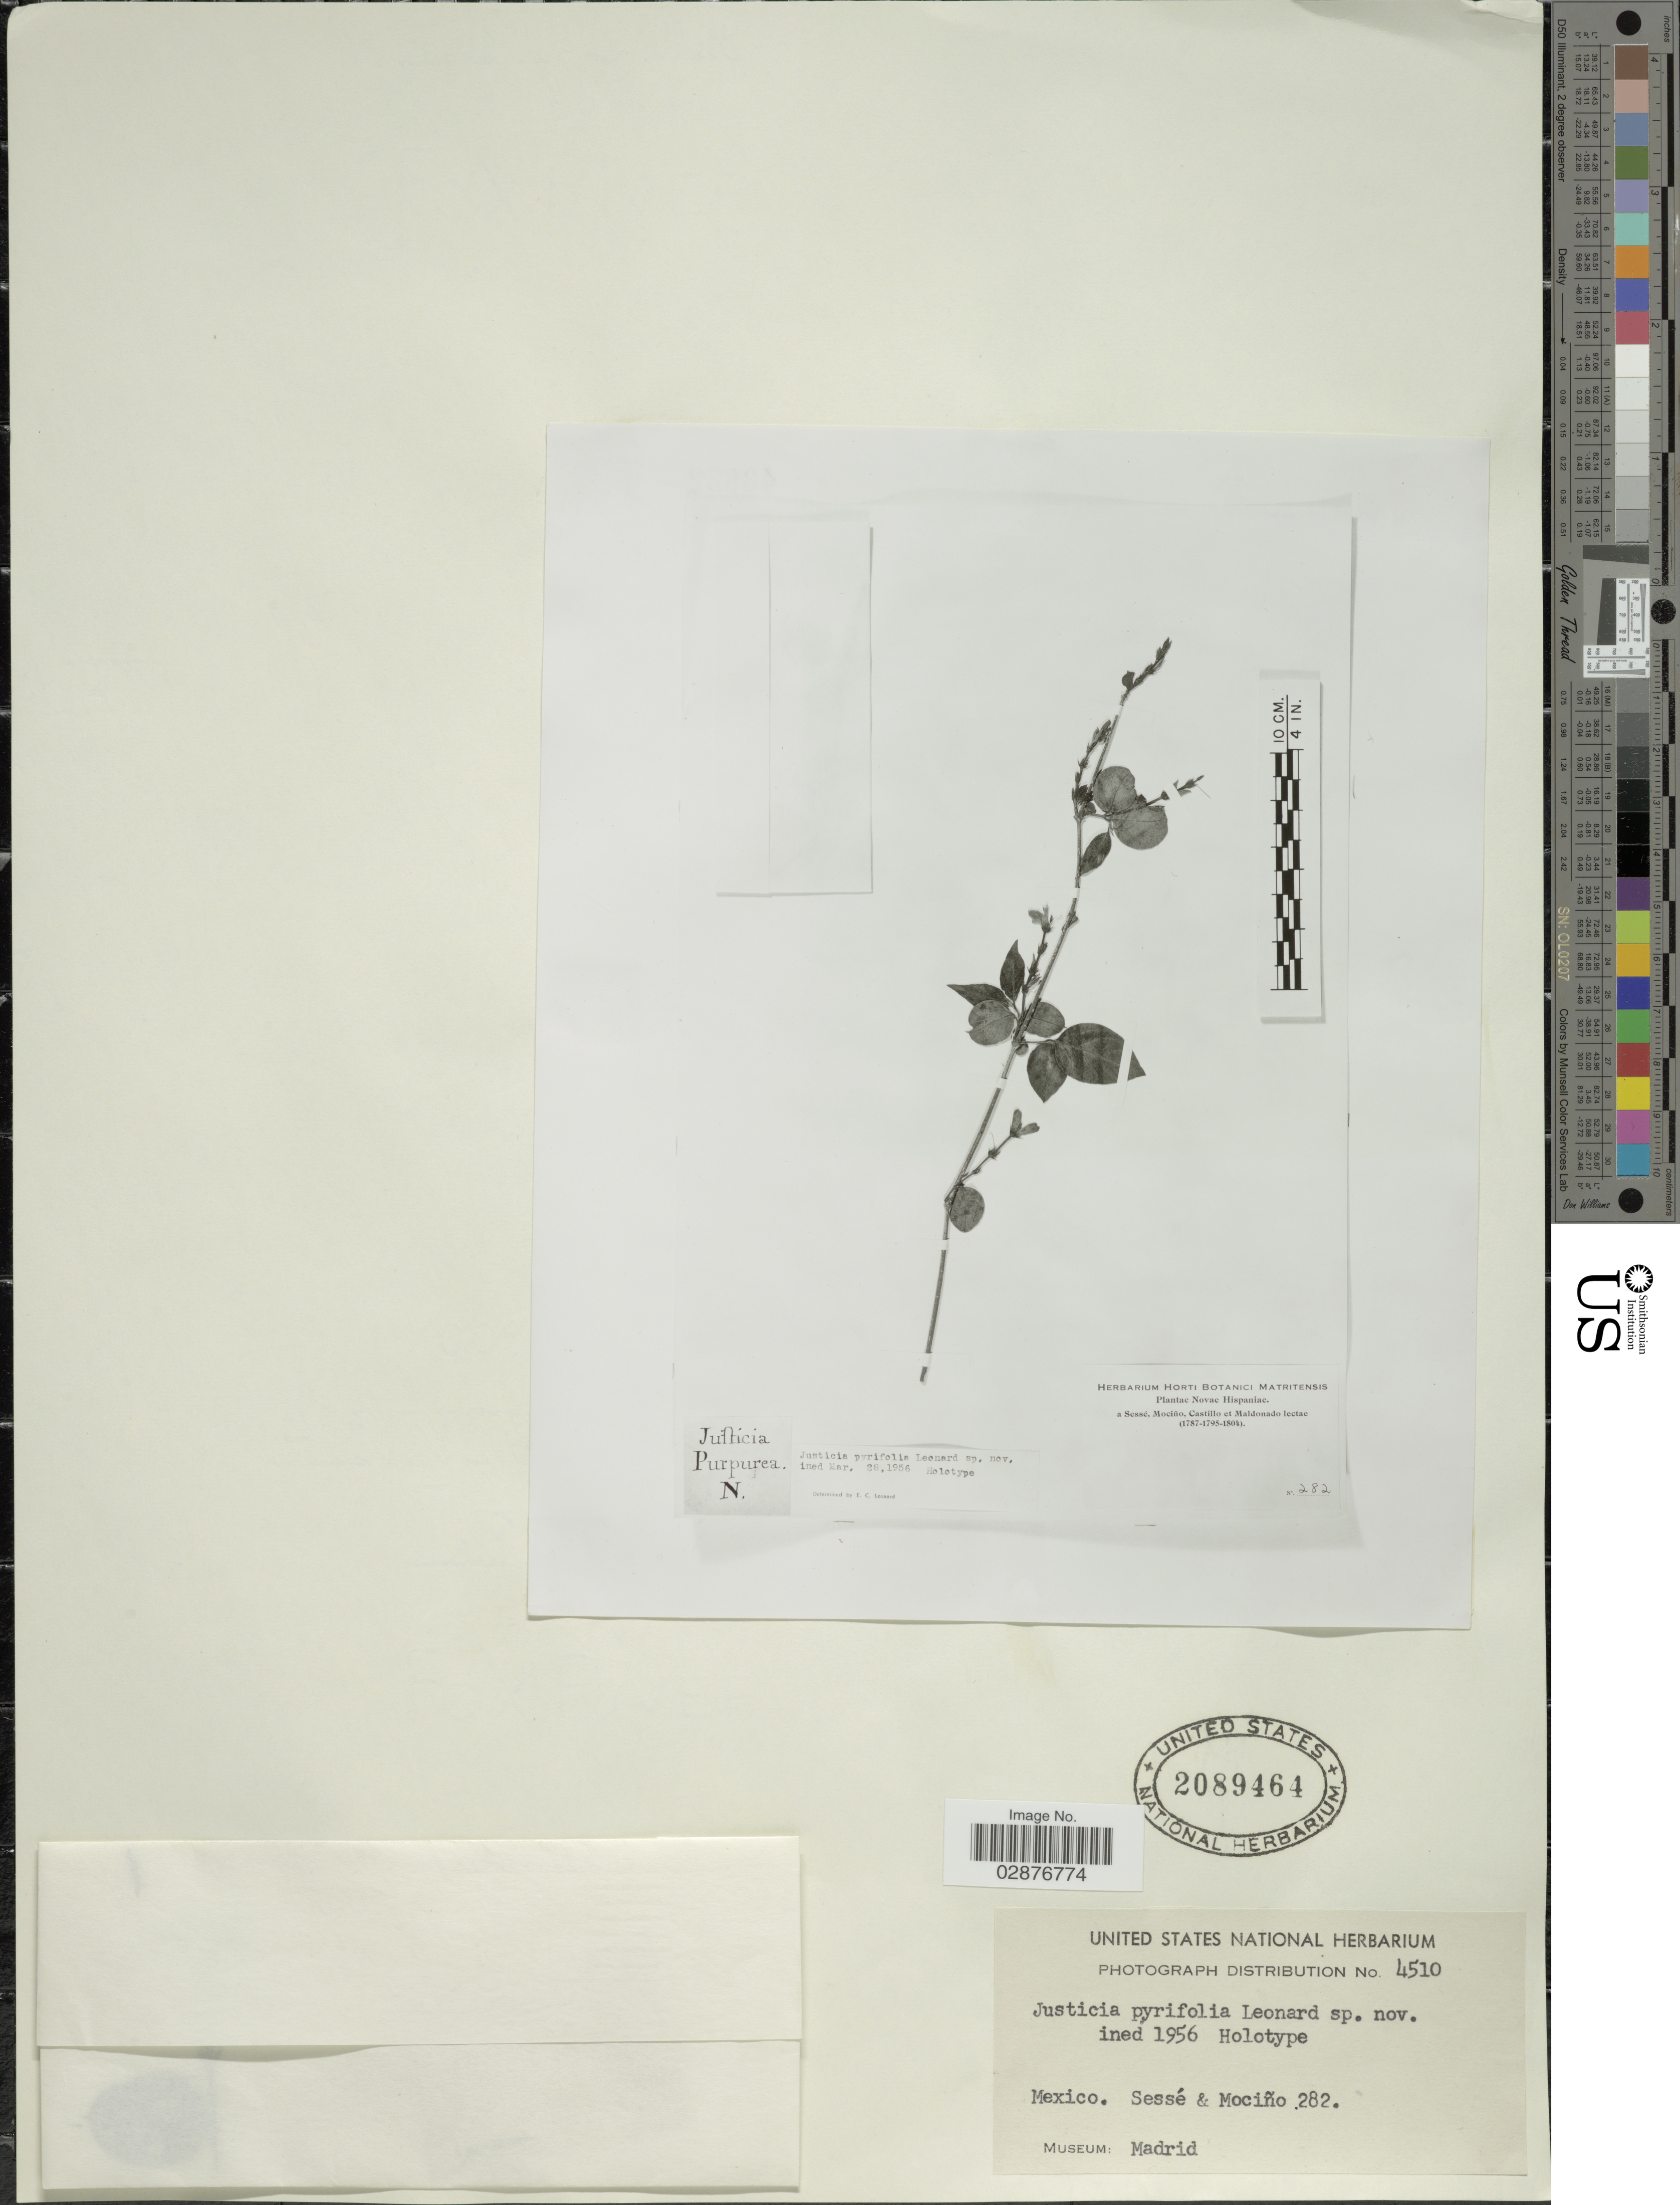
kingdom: Plantae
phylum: Tracheophyta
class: Magnoliopsida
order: Lamiales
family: Acanthaceae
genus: Justicia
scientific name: Justicia pyrifolia Leonard sp. nov. ined.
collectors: Sessé, --, Mociño, Castillo, -- & Maldonado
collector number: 282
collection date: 1787/1804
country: Mexico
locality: Novae Hispaniae.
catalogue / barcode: US 2089464